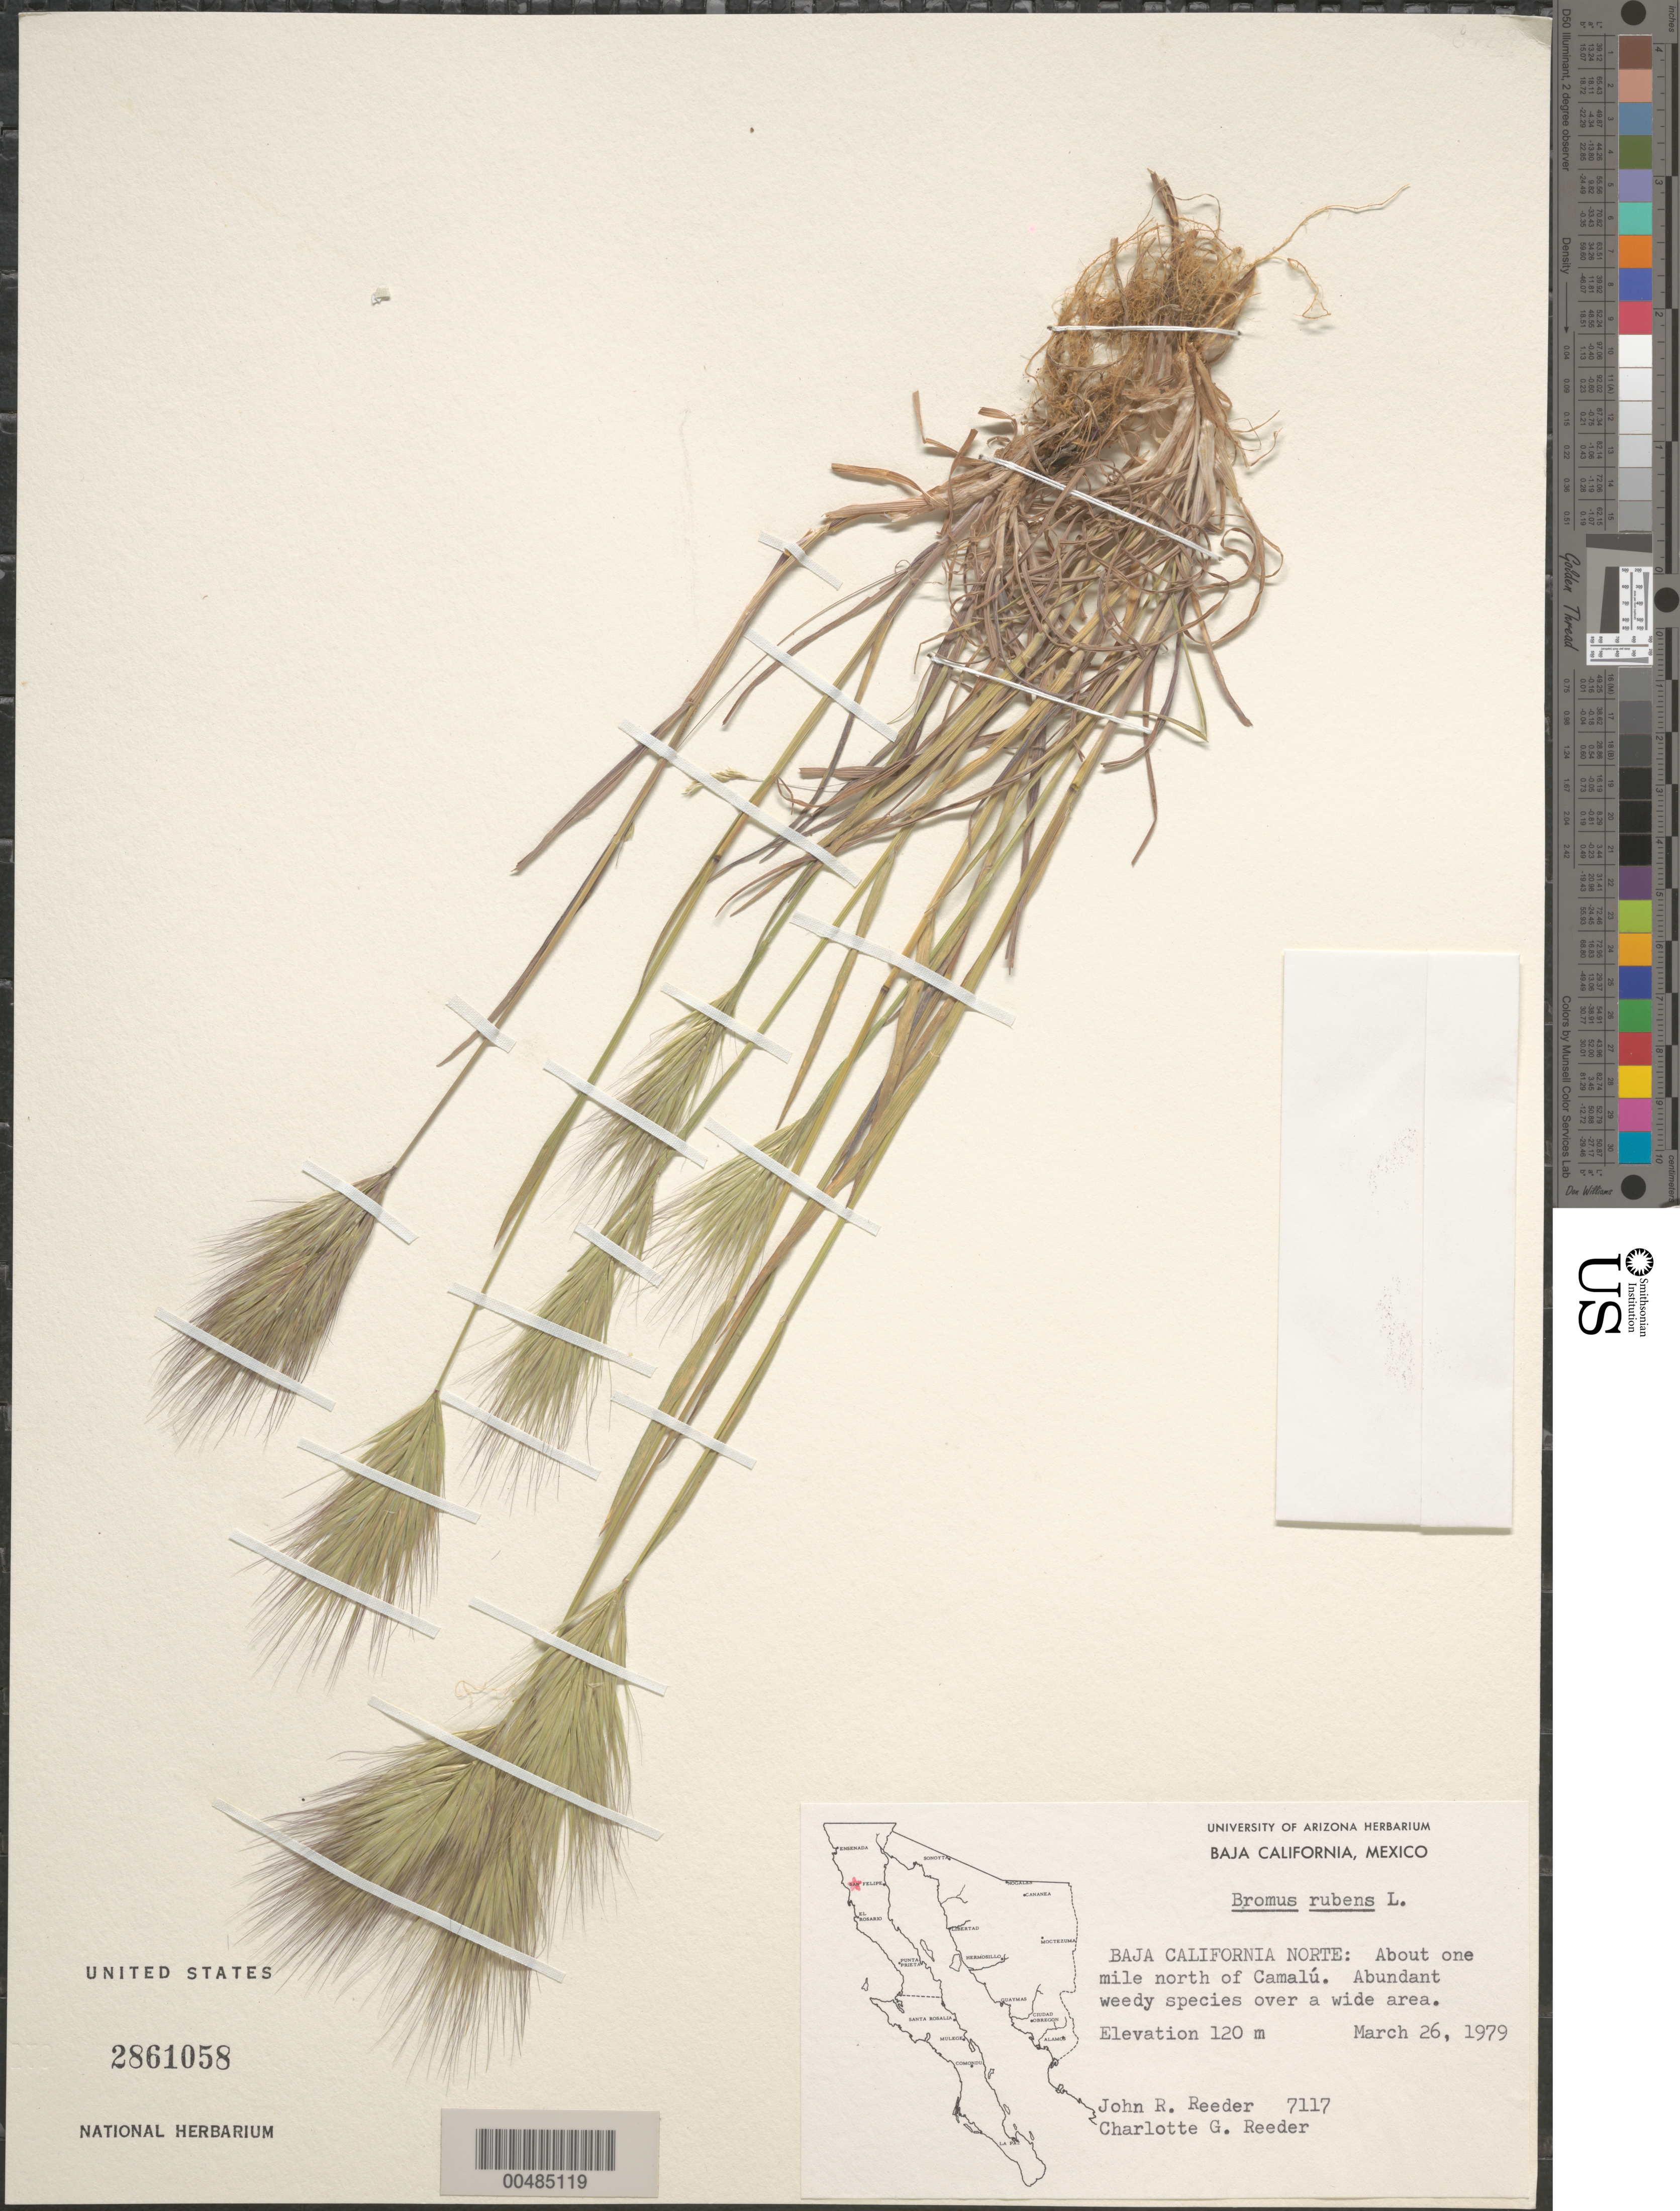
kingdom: Plantae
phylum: Tracheophyta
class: Liliopsida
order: Poales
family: Poaceae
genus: Bromus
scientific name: Bromus rubens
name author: L.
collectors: J. R. Reeder & C. G. Reeder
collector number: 7117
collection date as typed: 26 Mar 1979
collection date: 1979-03-26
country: Mexico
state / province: Baja California Norte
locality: About 1 mi N of Camalli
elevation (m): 120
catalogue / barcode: US 2861058